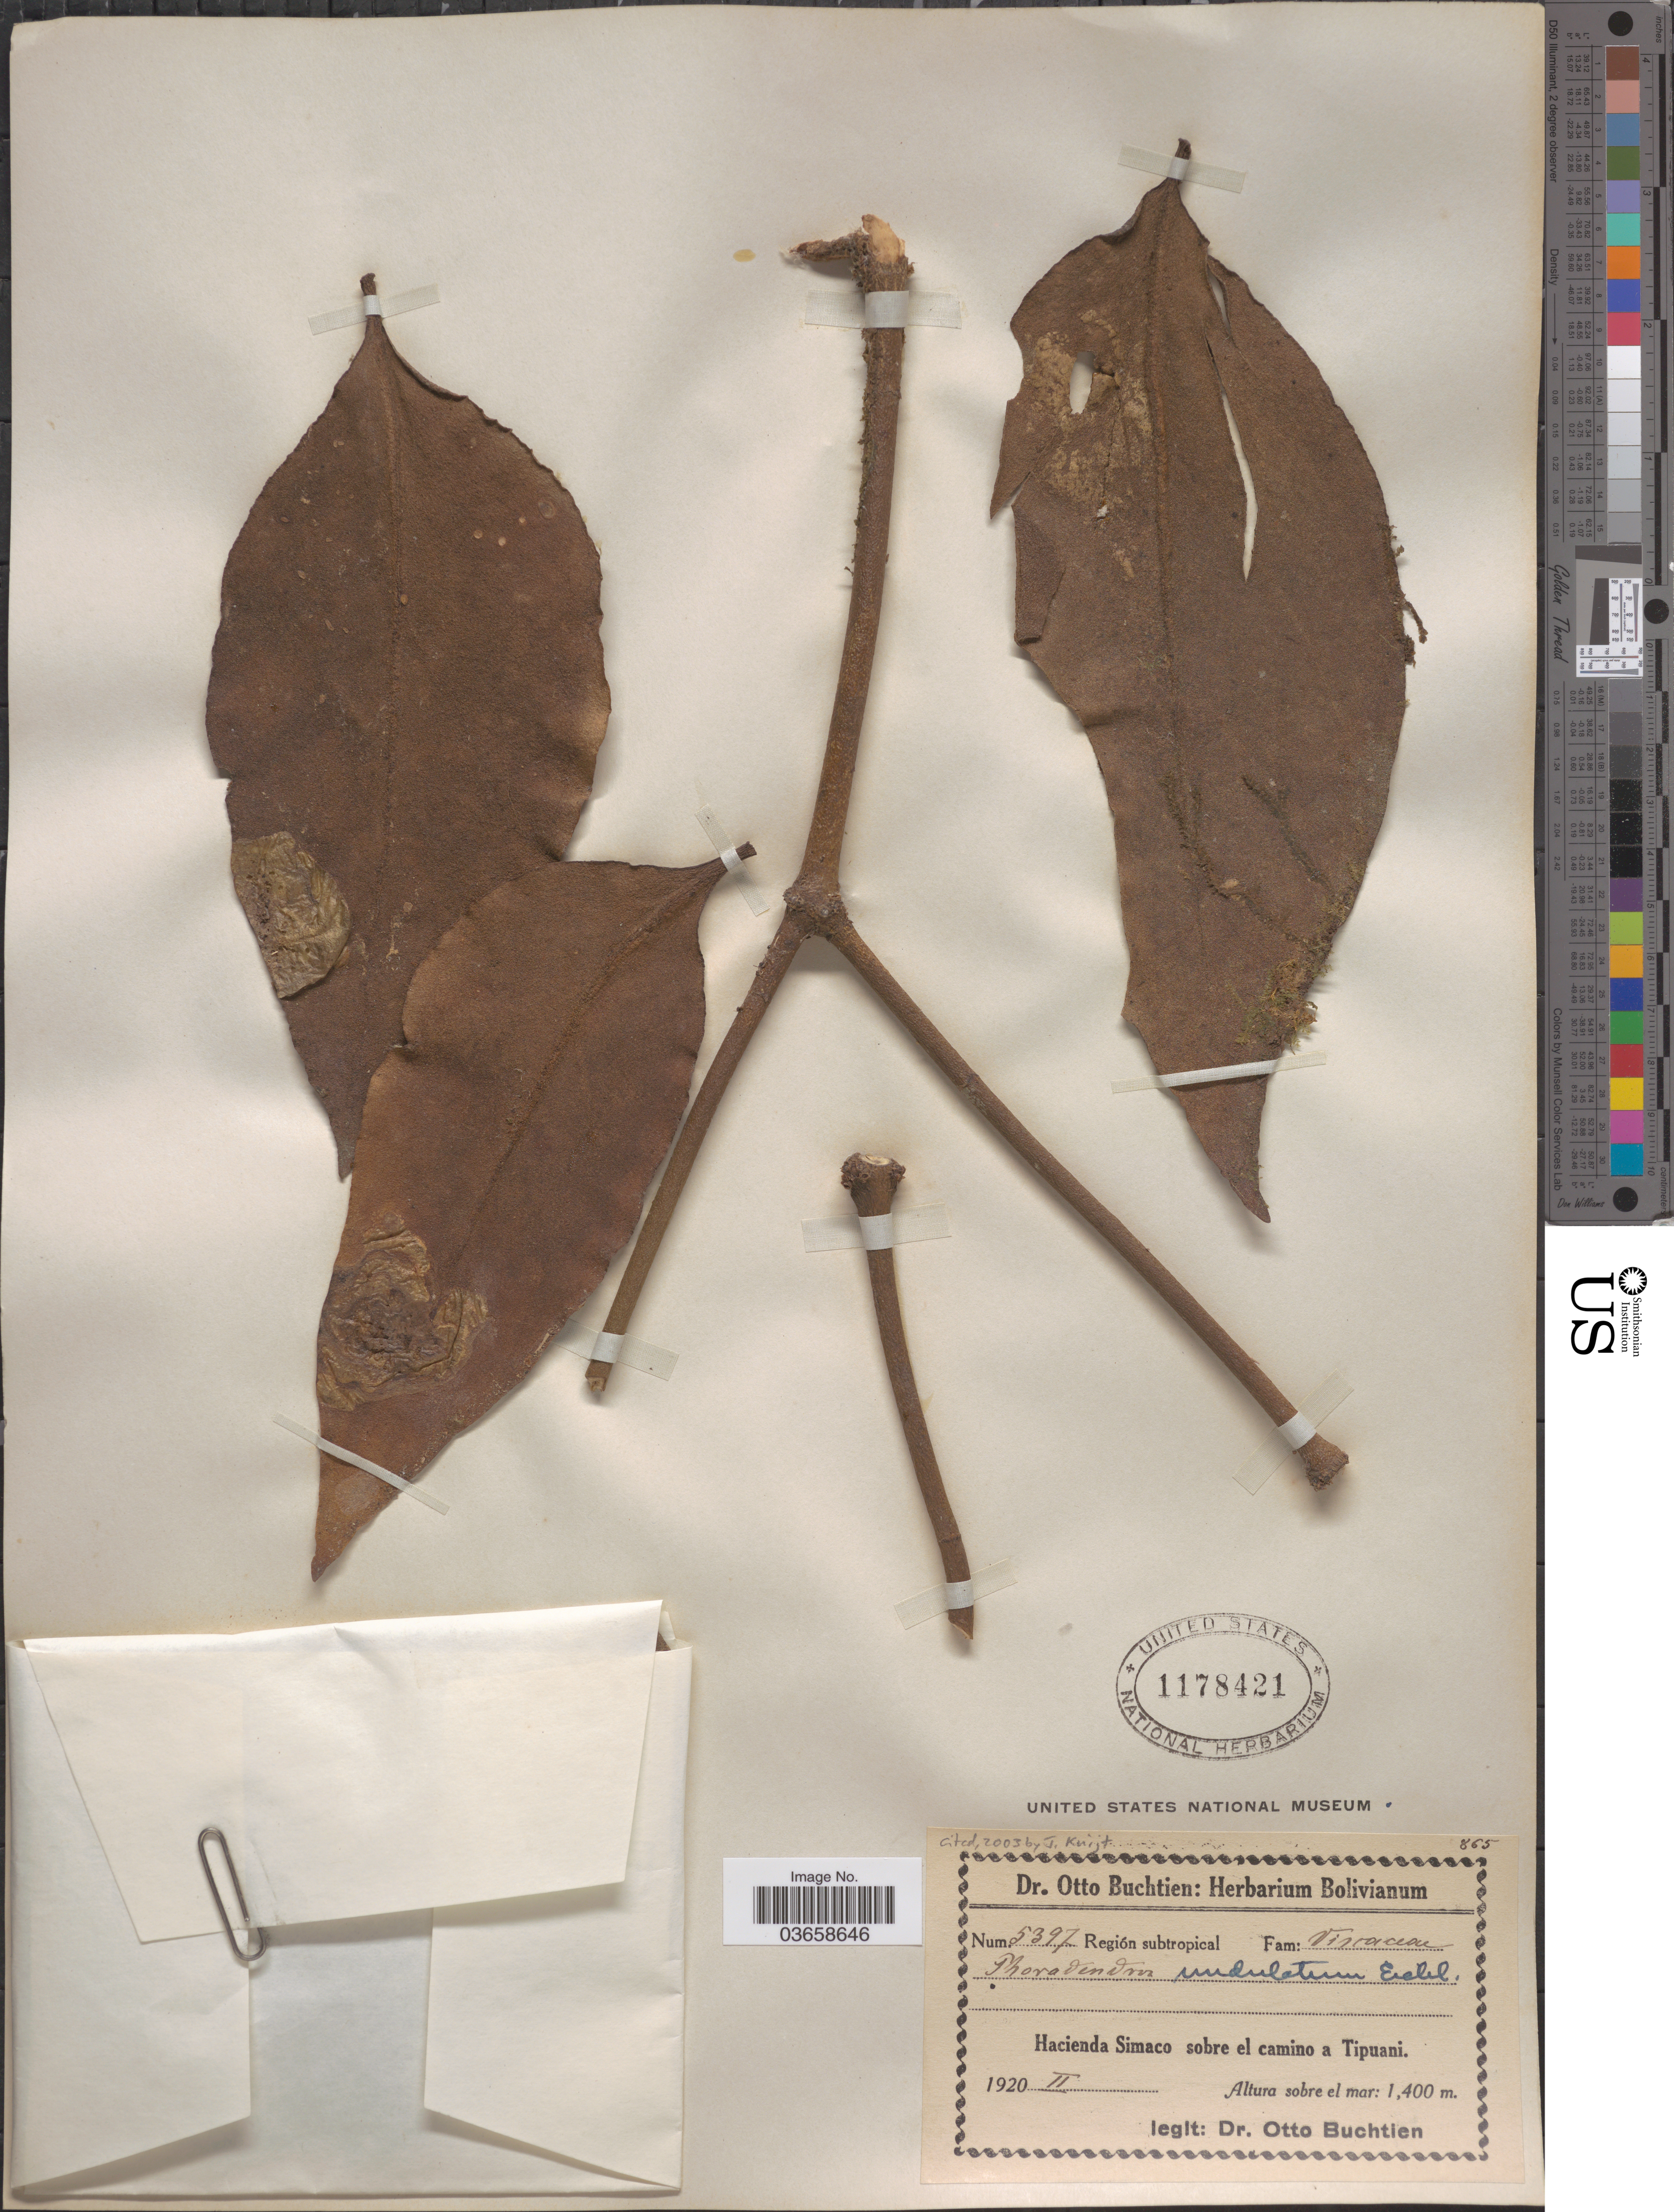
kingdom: Plantae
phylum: Tracheophyta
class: Magnoliopsida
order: Santalales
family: Viscaceae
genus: Phoradendron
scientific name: Phoradendron undulatum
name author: (Pohl ex DC.) Eichler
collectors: O. Buchtien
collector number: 5397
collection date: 1920-02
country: Bolivia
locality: Hacienda Simaco sobre el camino a Tipuani.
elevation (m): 1400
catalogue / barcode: US 1178421